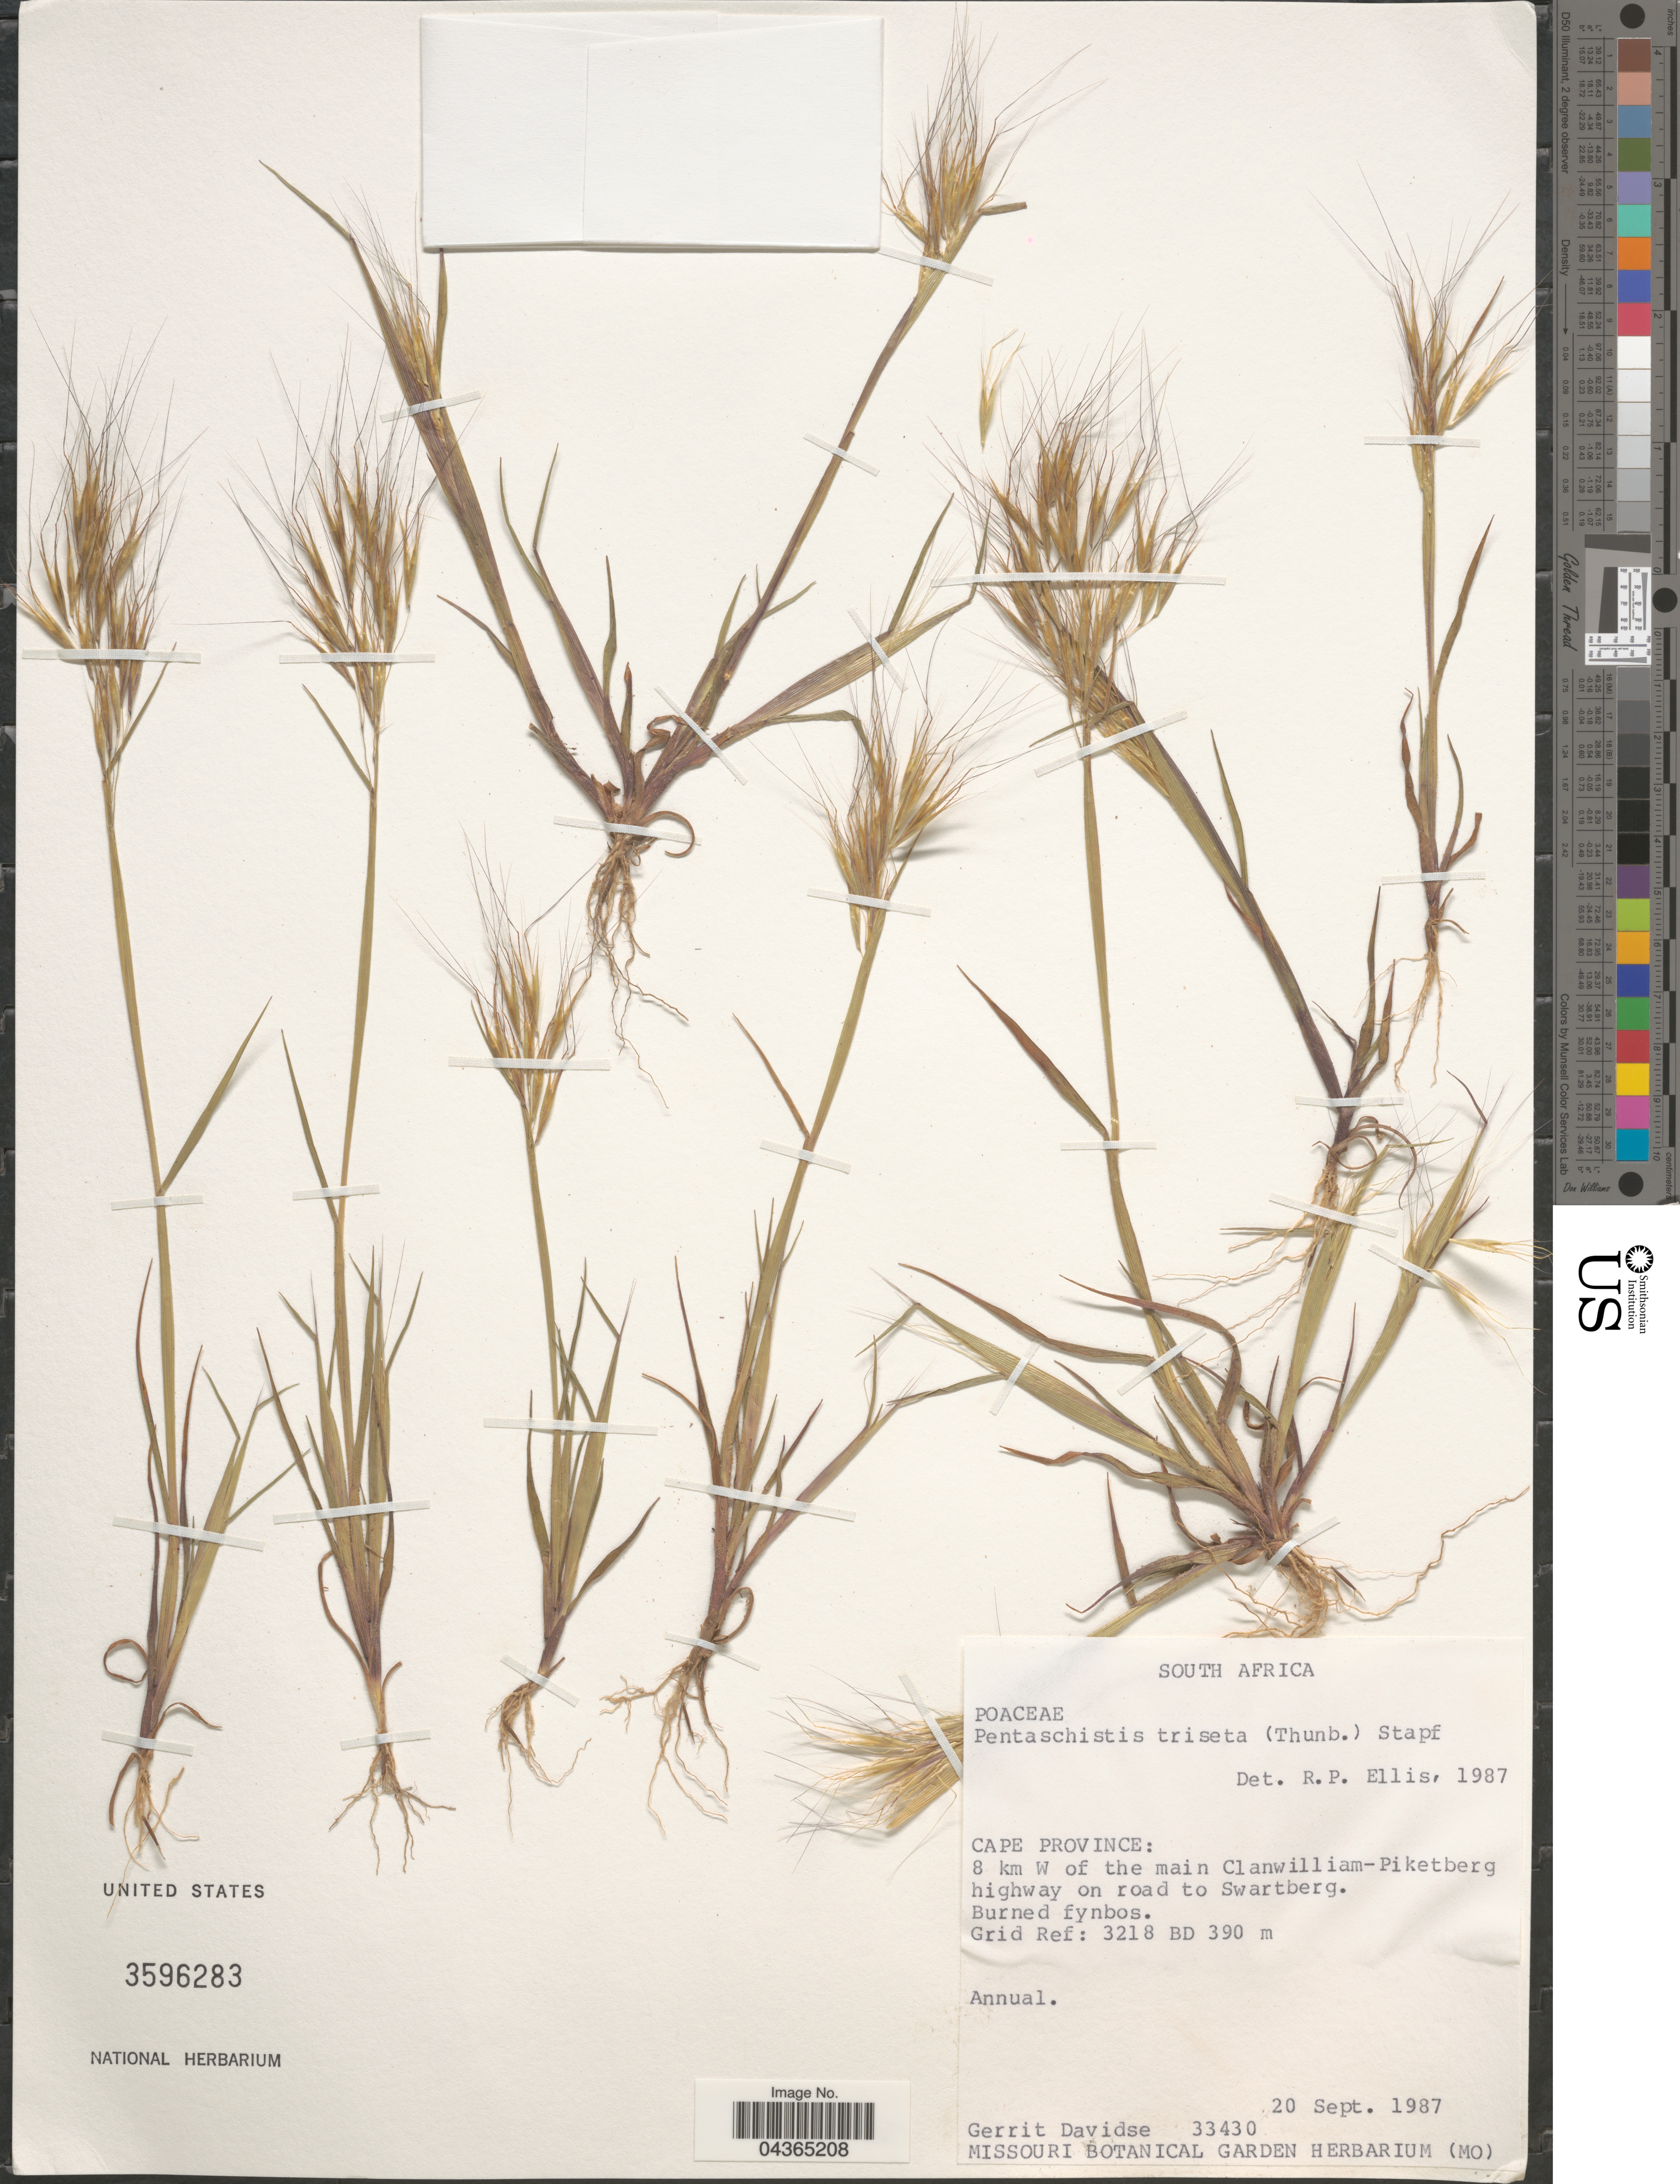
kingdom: Plantae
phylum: Tracheophyta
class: Liliopsida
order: Poales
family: Poaceae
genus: Pentameris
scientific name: Pentameris triseta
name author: (Thunb.) Galley & H.P. Linder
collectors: G. Davidse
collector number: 33430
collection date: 1987-09-20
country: South Africa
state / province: Western Cape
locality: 8 km W of the main Clanwilliam-Piketberg highway on road to Swartberg. Grid Ref: 3218 BD.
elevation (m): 390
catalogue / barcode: US 3596283